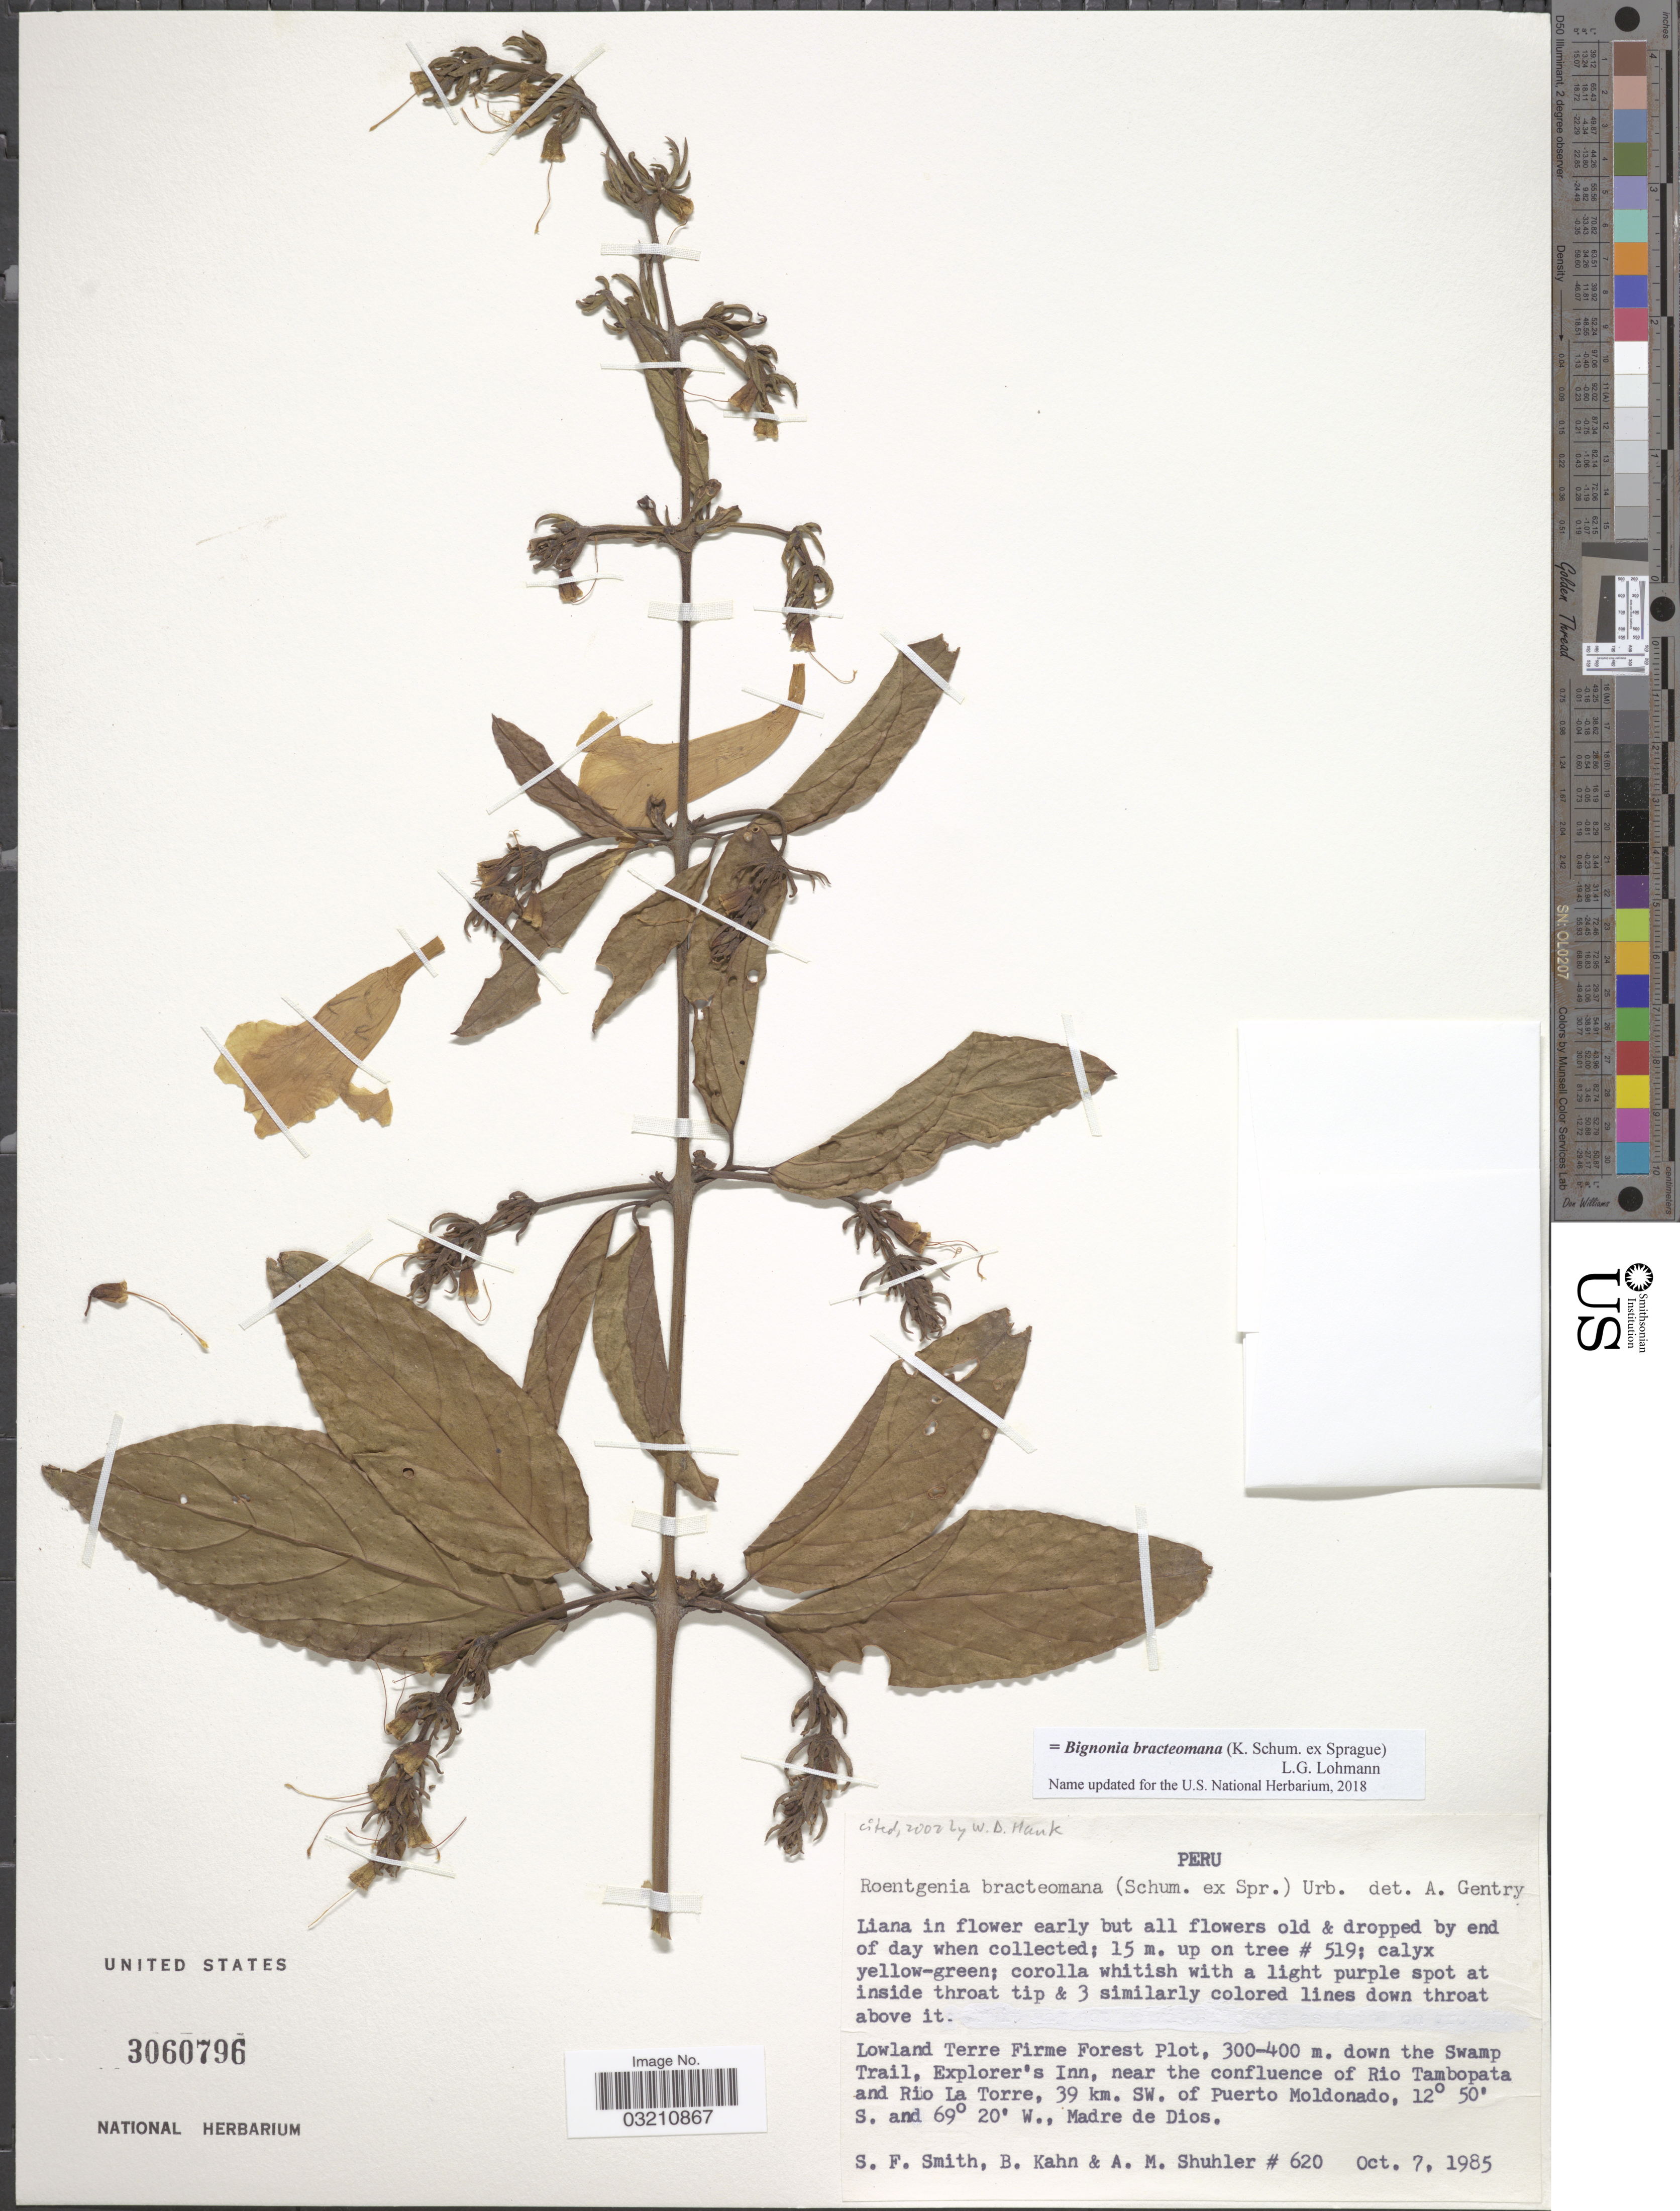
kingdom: Plantae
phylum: Tracheophyta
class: Magnoliopsida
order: Lamiales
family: Bignoniaceae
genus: Bignonia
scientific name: Bignonia bracteomana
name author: L.G. Lohmann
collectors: S.F. Smith, B. Kahn & A. Shuhler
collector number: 620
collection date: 1985-10-07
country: Peru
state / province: Madre de Dios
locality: Lowland Terre Firme Forest Plot, down the Swamp Trail, Explorer's Inn, near the confluence of Rio Tambopata and Rio La Torre, 39 km. SW. of Puerto Moldonado.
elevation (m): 300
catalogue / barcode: US 3060796